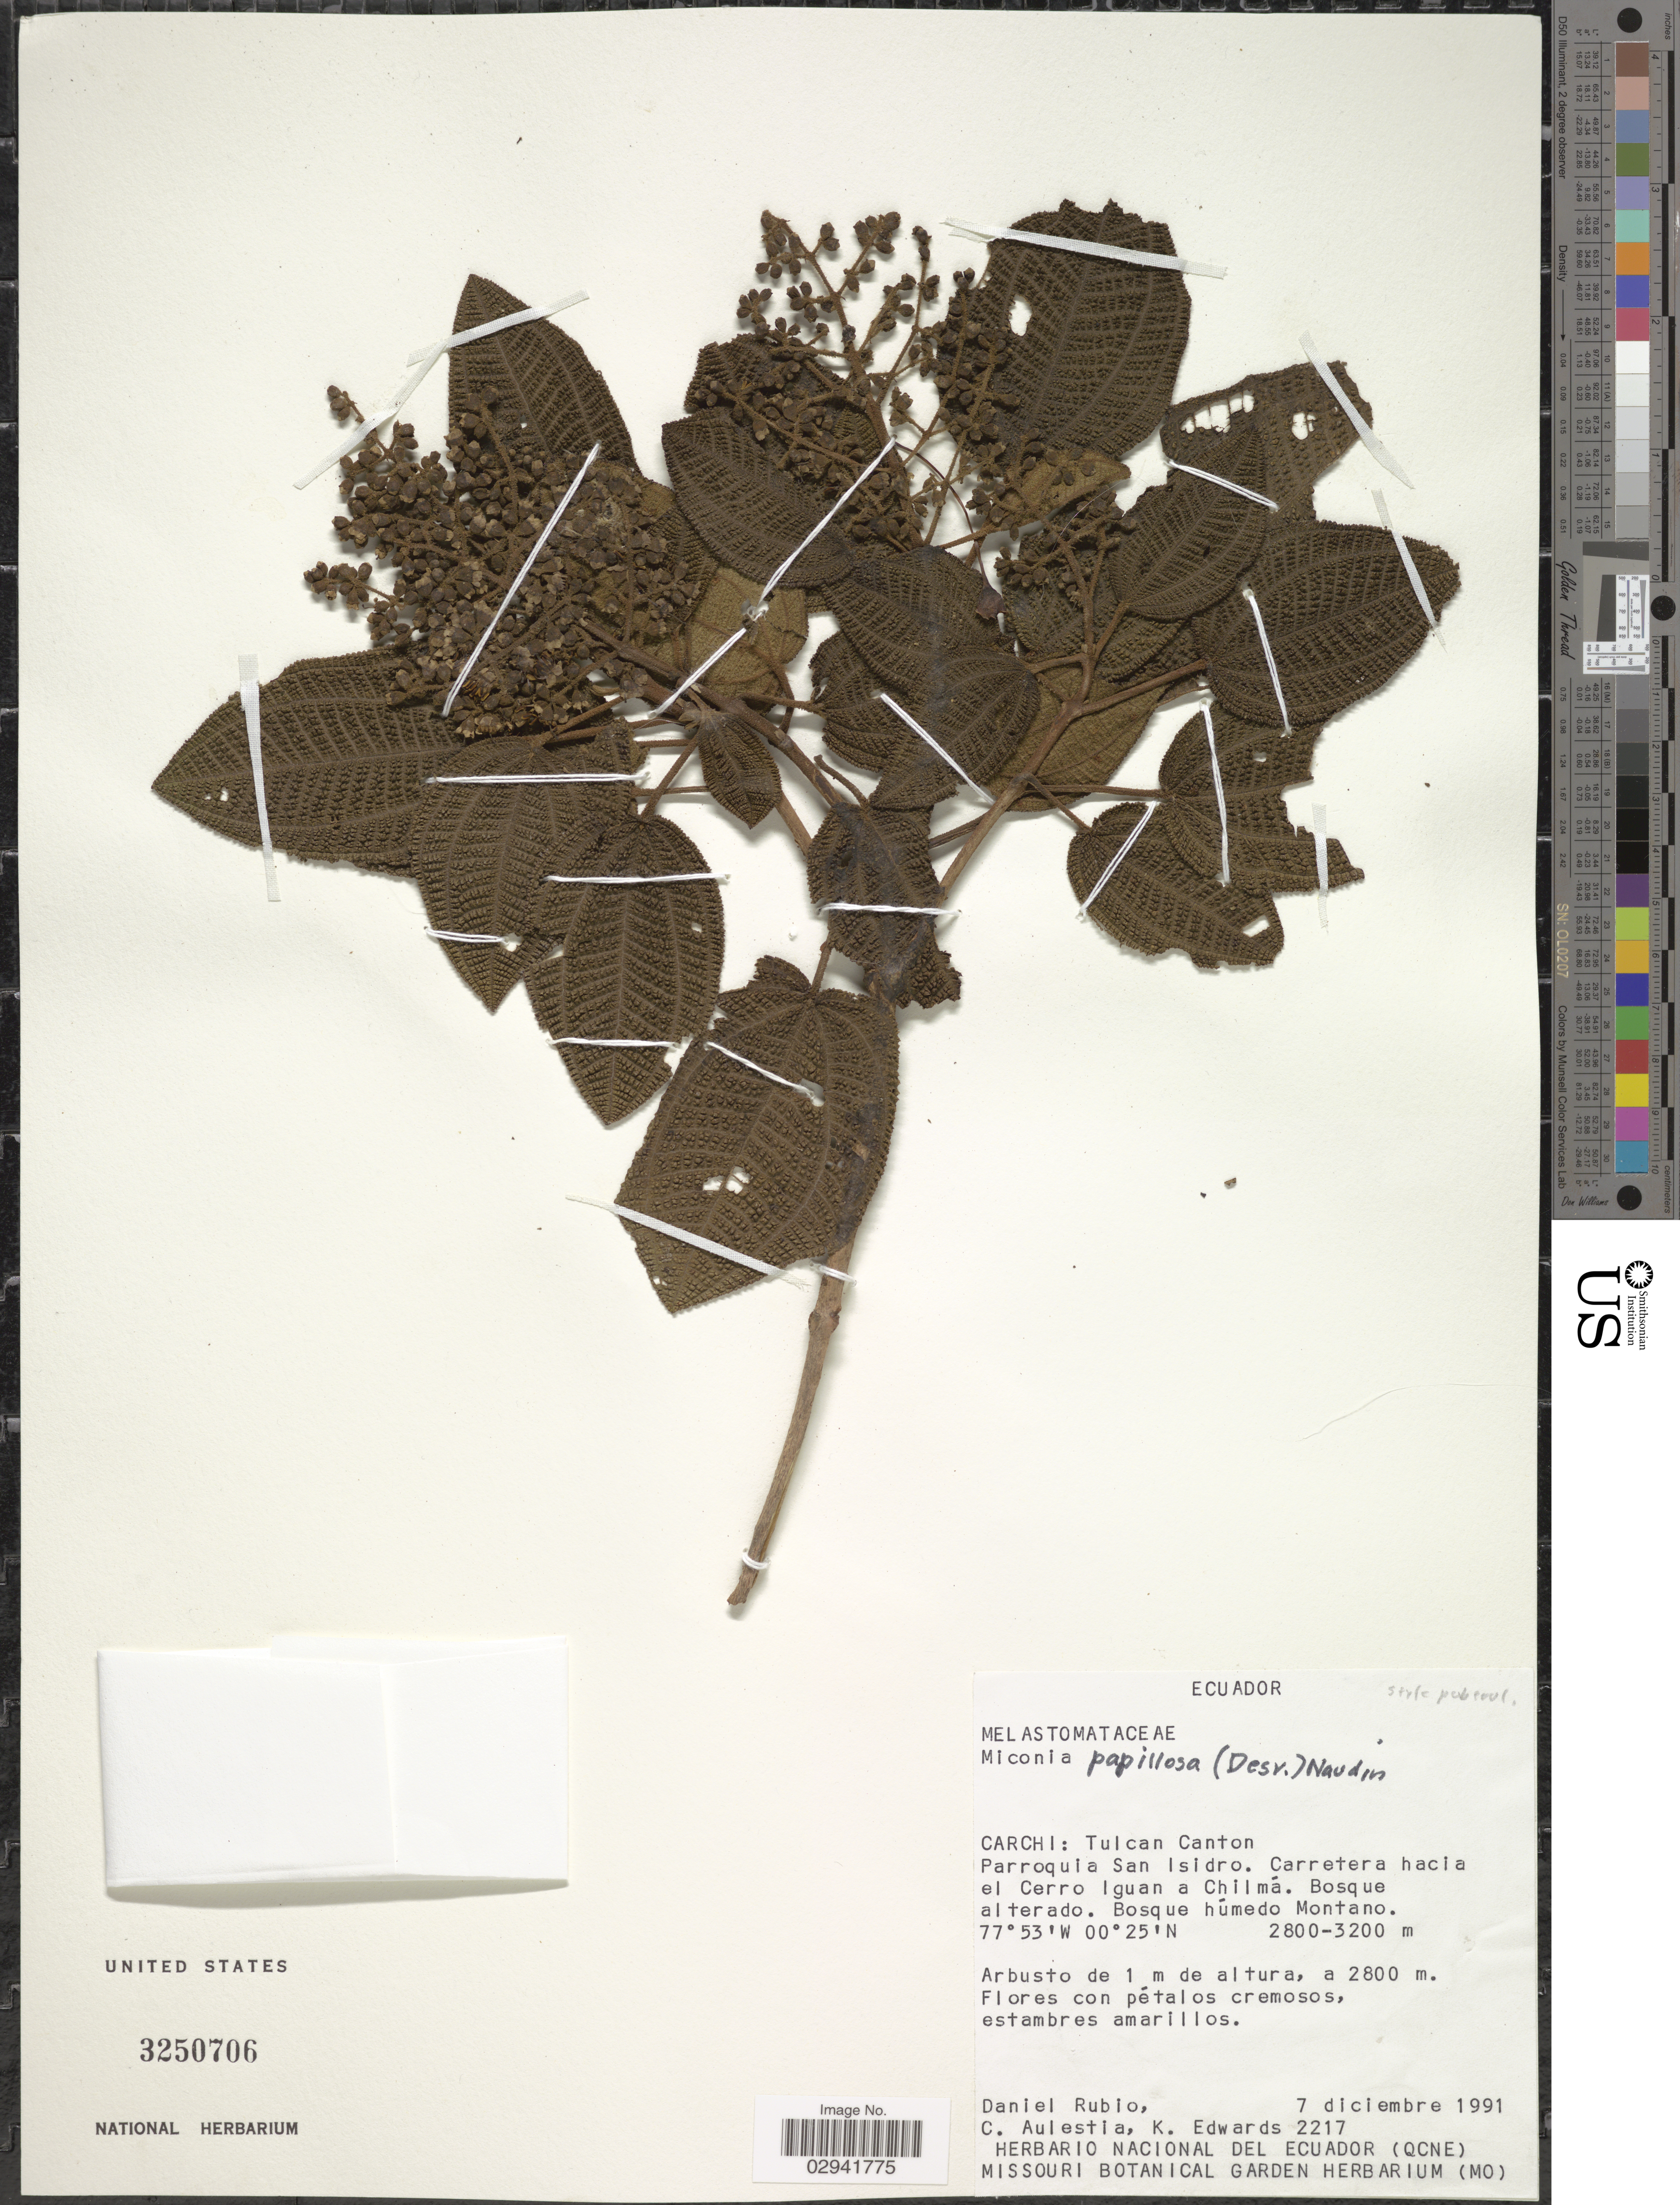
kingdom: Plantae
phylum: Tracheophyta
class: Magnoliopsida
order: Myrtales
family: Melastomataceae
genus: Miconia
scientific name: Miconia papillosa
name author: (Desr.) Naudin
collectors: D. Rubio, C. Aulestia & K. S. Edwards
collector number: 2217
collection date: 1991-12-07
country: Ecuador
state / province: Carchi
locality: Tulcan Canton. Parroquia San Isidro. Carretera hacia el Cerro Iguan a Chilmá.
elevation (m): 2800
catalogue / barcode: US 3250706